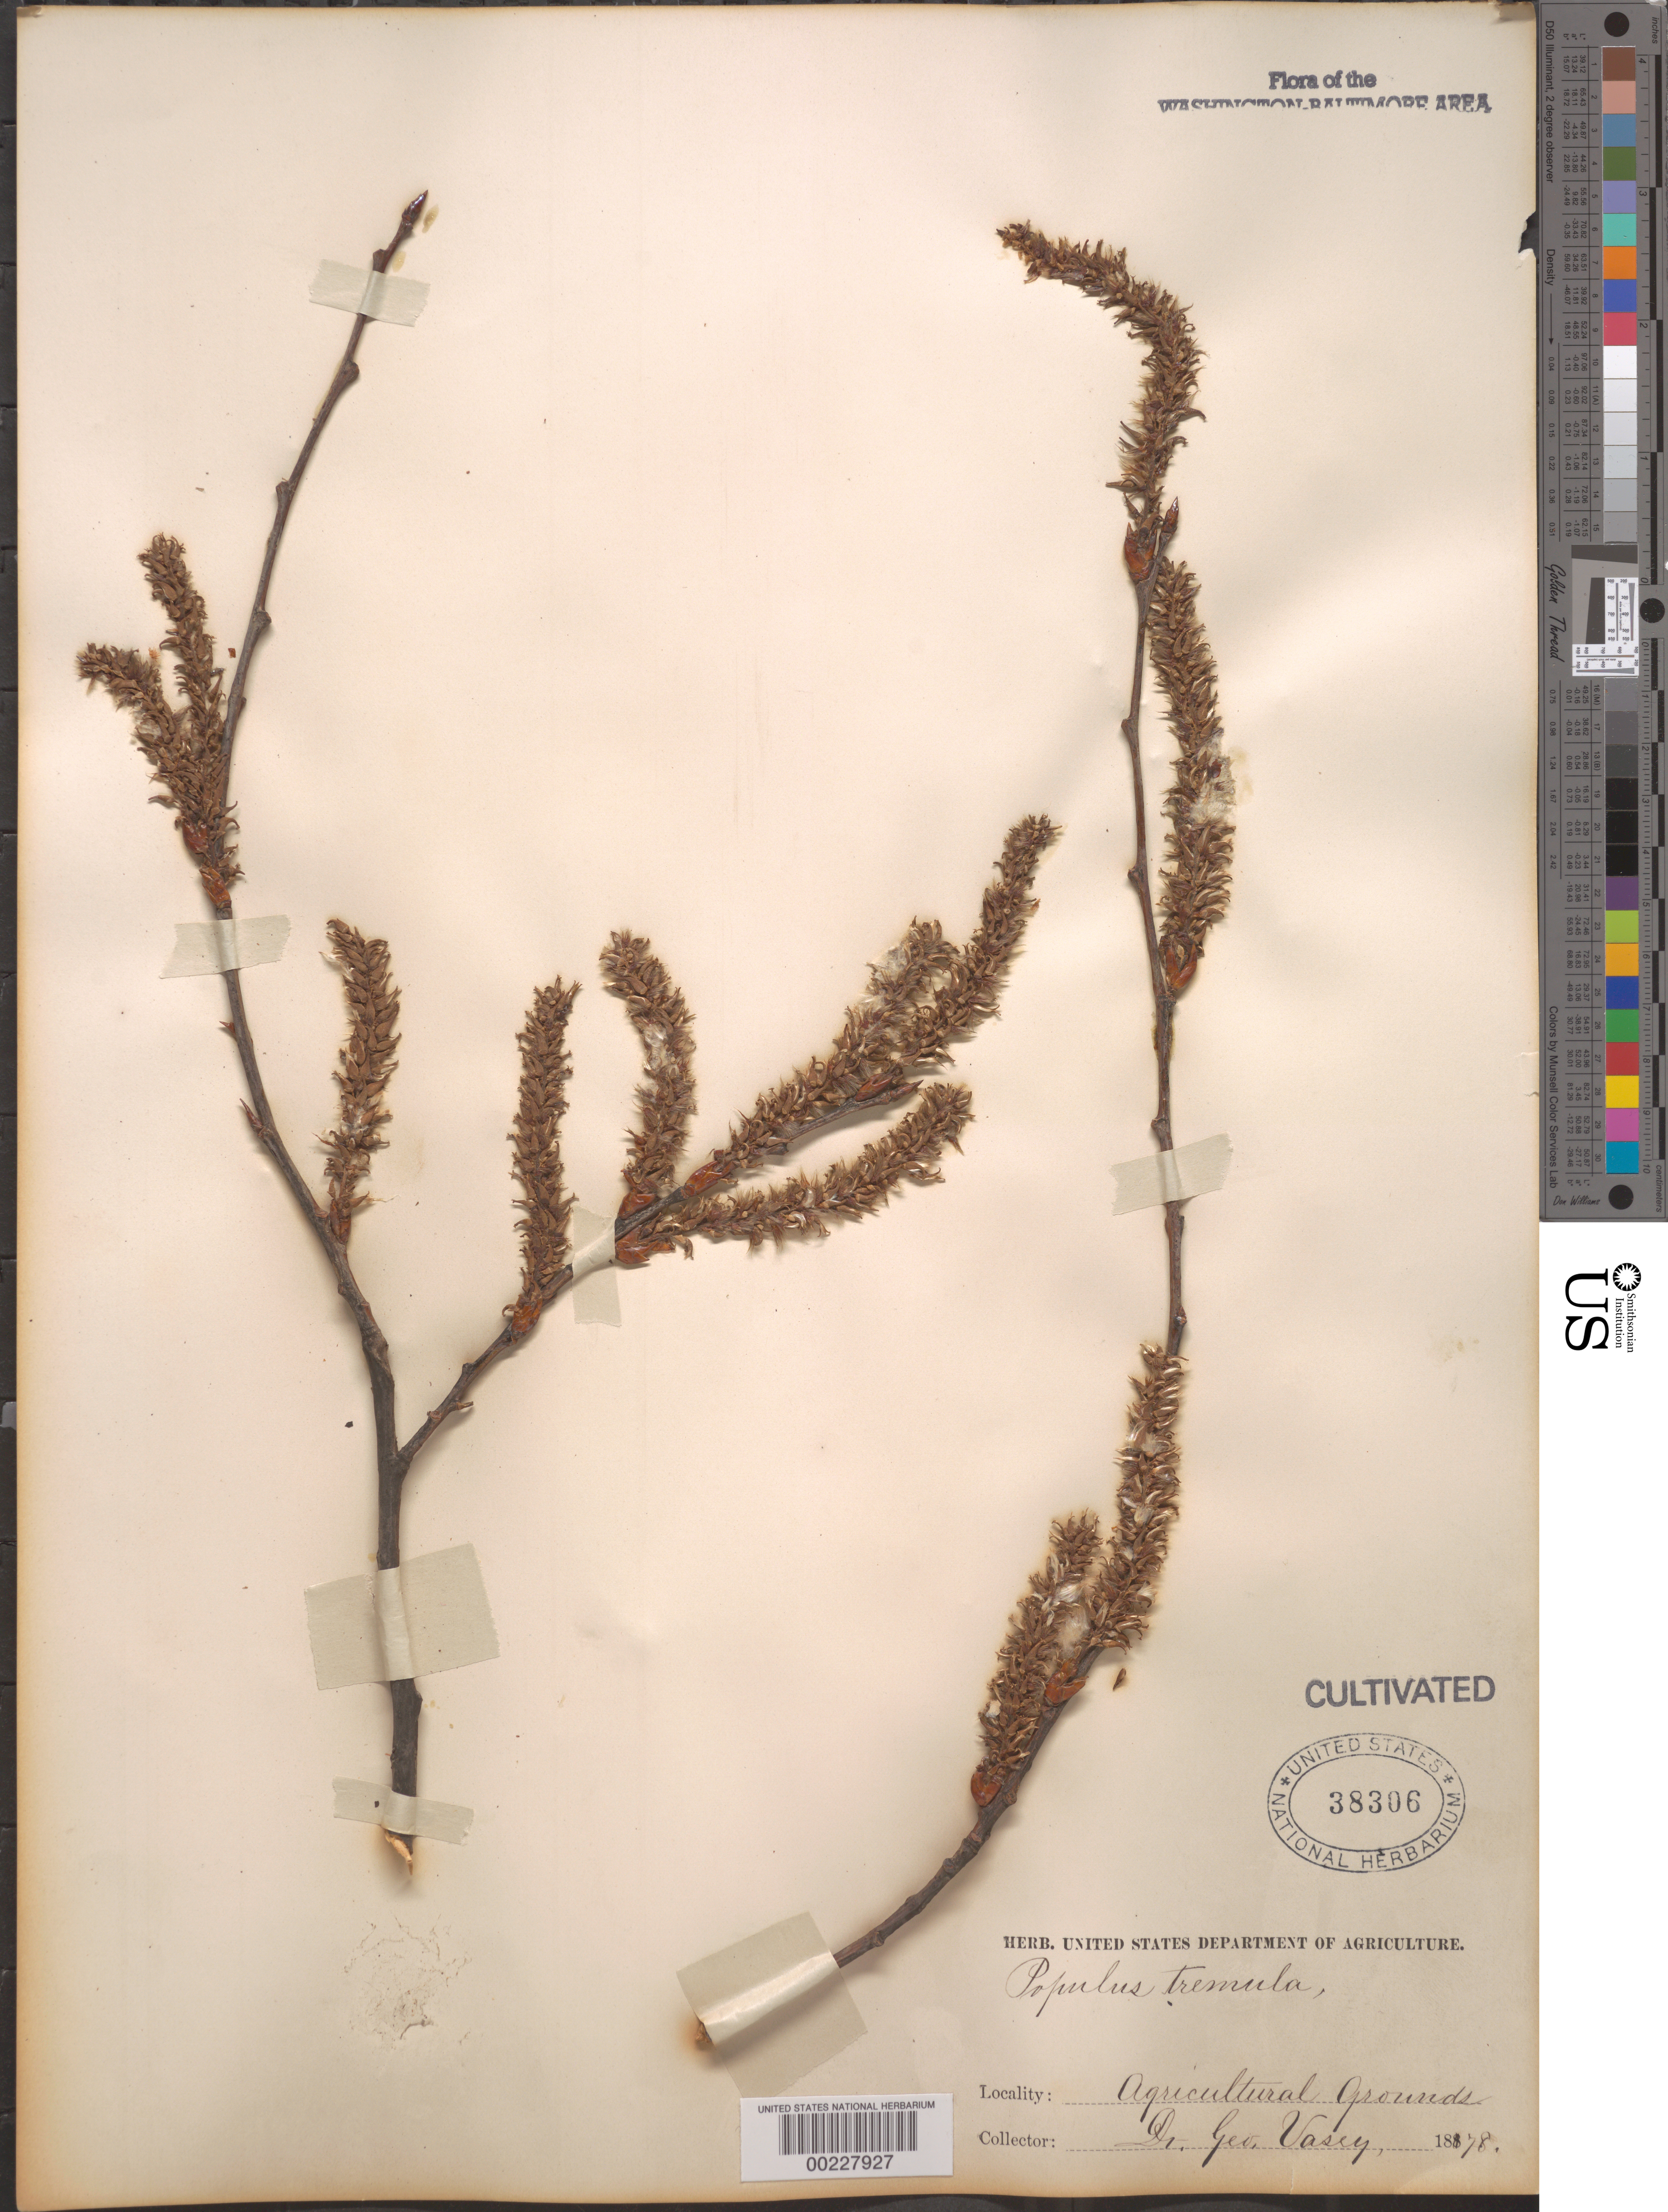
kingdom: Plantae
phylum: Tracheophyta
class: Magnoliopsida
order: Malpighiales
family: Salicaceae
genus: Populus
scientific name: Populus tremula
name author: L.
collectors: G. R. Vasey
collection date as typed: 1878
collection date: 1878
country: United States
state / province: District of Columbia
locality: Agriculture grounds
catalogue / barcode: US 38306